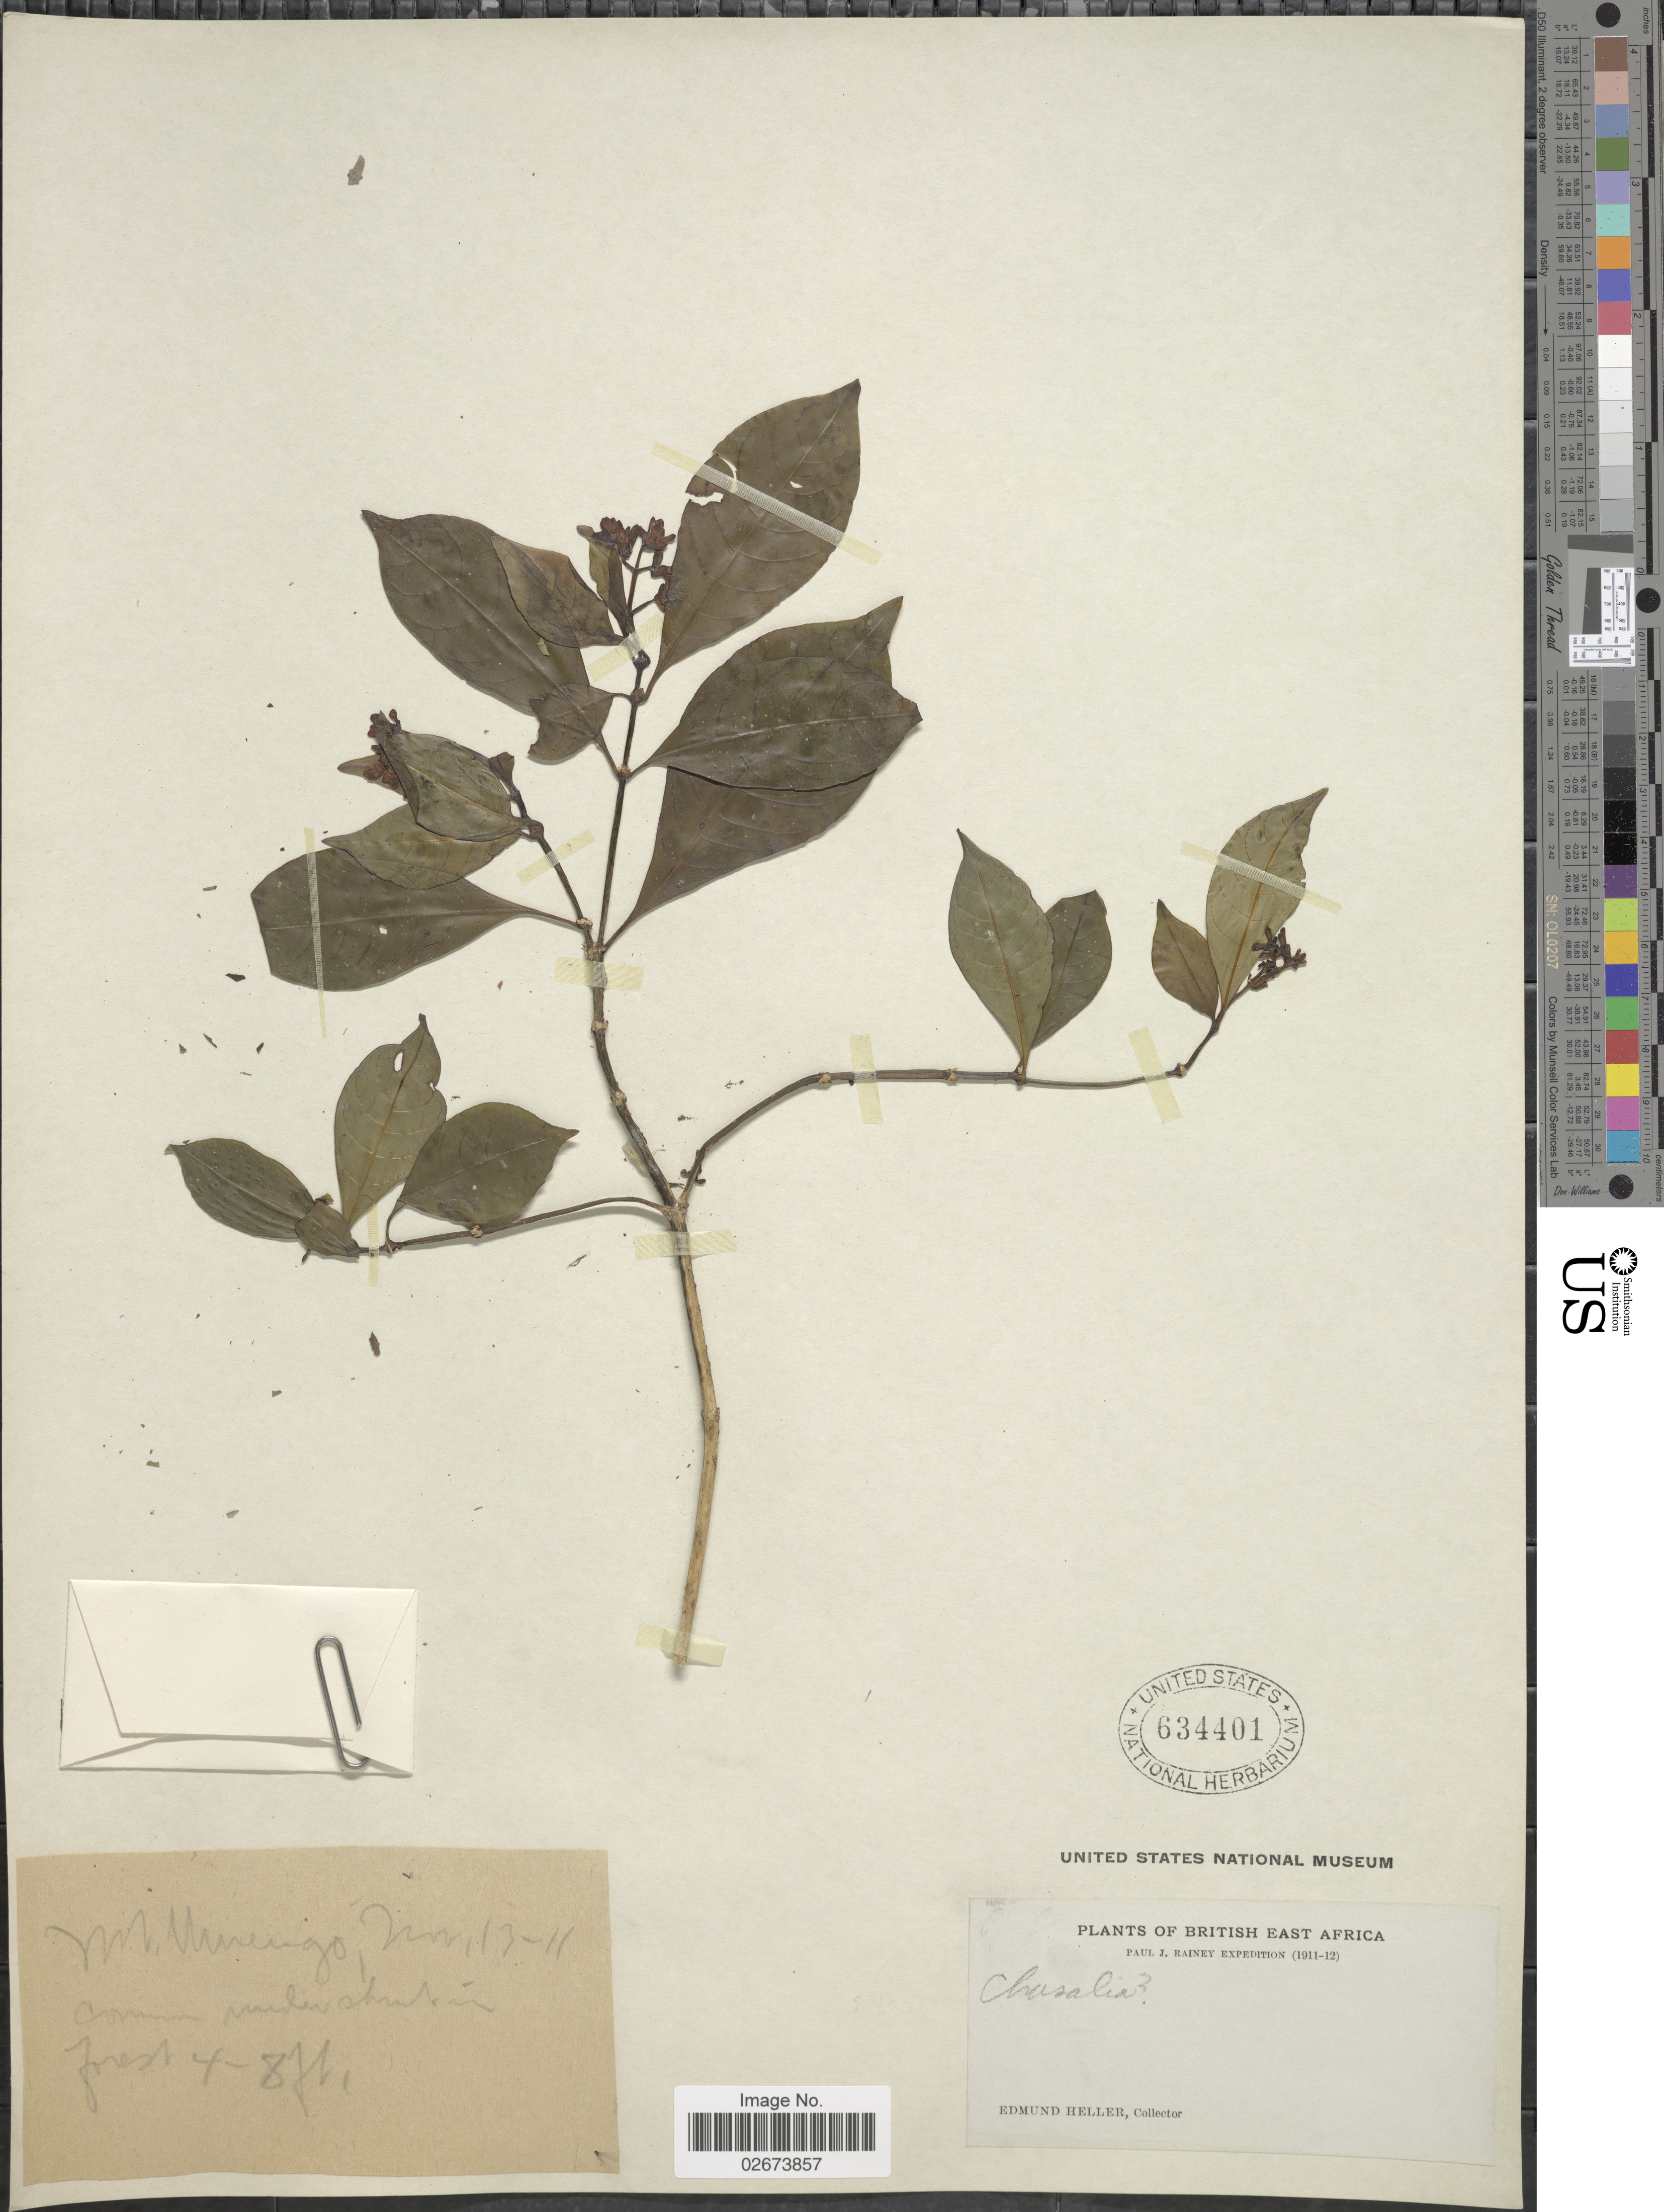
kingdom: Plantae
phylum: Tracheophyta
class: Magnoliopsida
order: Gentianales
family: Rubiaceae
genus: Chassalia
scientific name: Chassalia sp.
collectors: E. Heller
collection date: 1911-11-13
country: Kenya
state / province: Nakuru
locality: British East Africa, Mt. Menengai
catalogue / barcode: US 634401